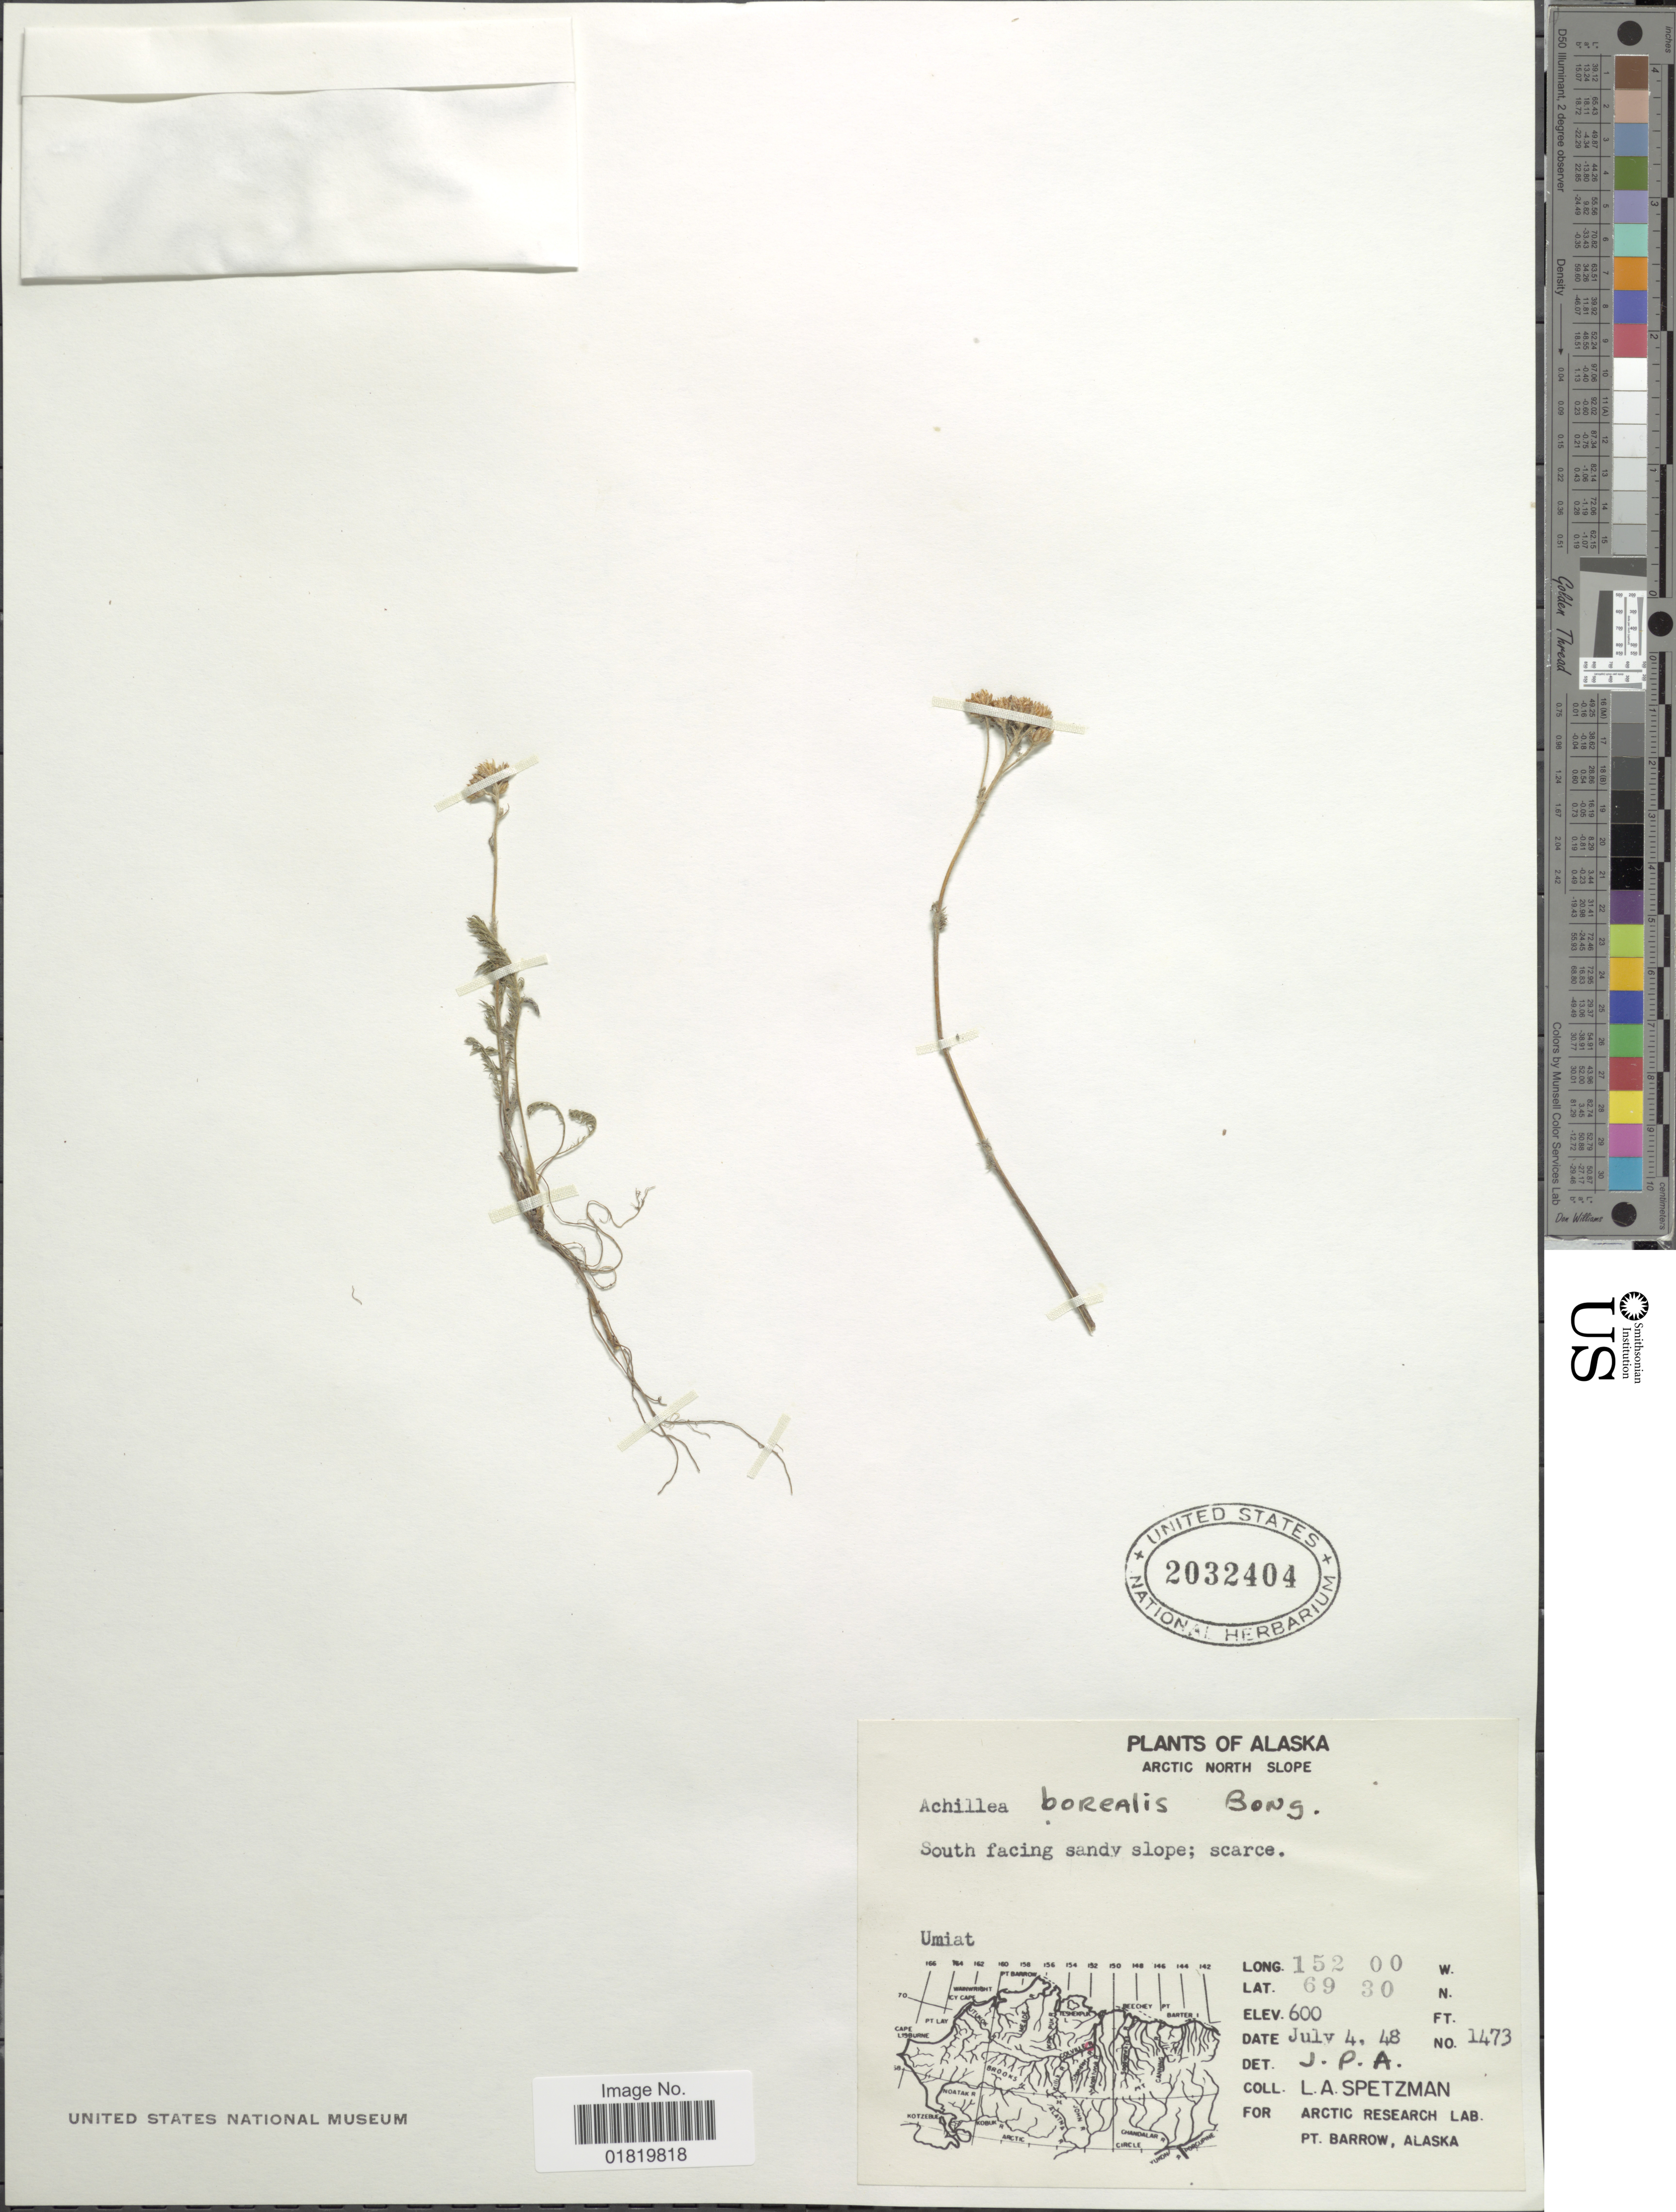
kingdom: Plantae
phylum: Tracheophyta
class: Magnoliopsida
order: Asterales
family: Asteraceae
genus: Achillea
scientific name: Achillea borealis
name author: Bong.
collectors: L. Spetzman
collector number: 1473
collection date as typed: Transcribed d/m/y: 4/7/48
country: United States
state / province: Alaska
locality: Arctic North Slope. South facing sandy slope; scarce. Umiat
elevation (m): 183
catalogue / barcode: US 2032404